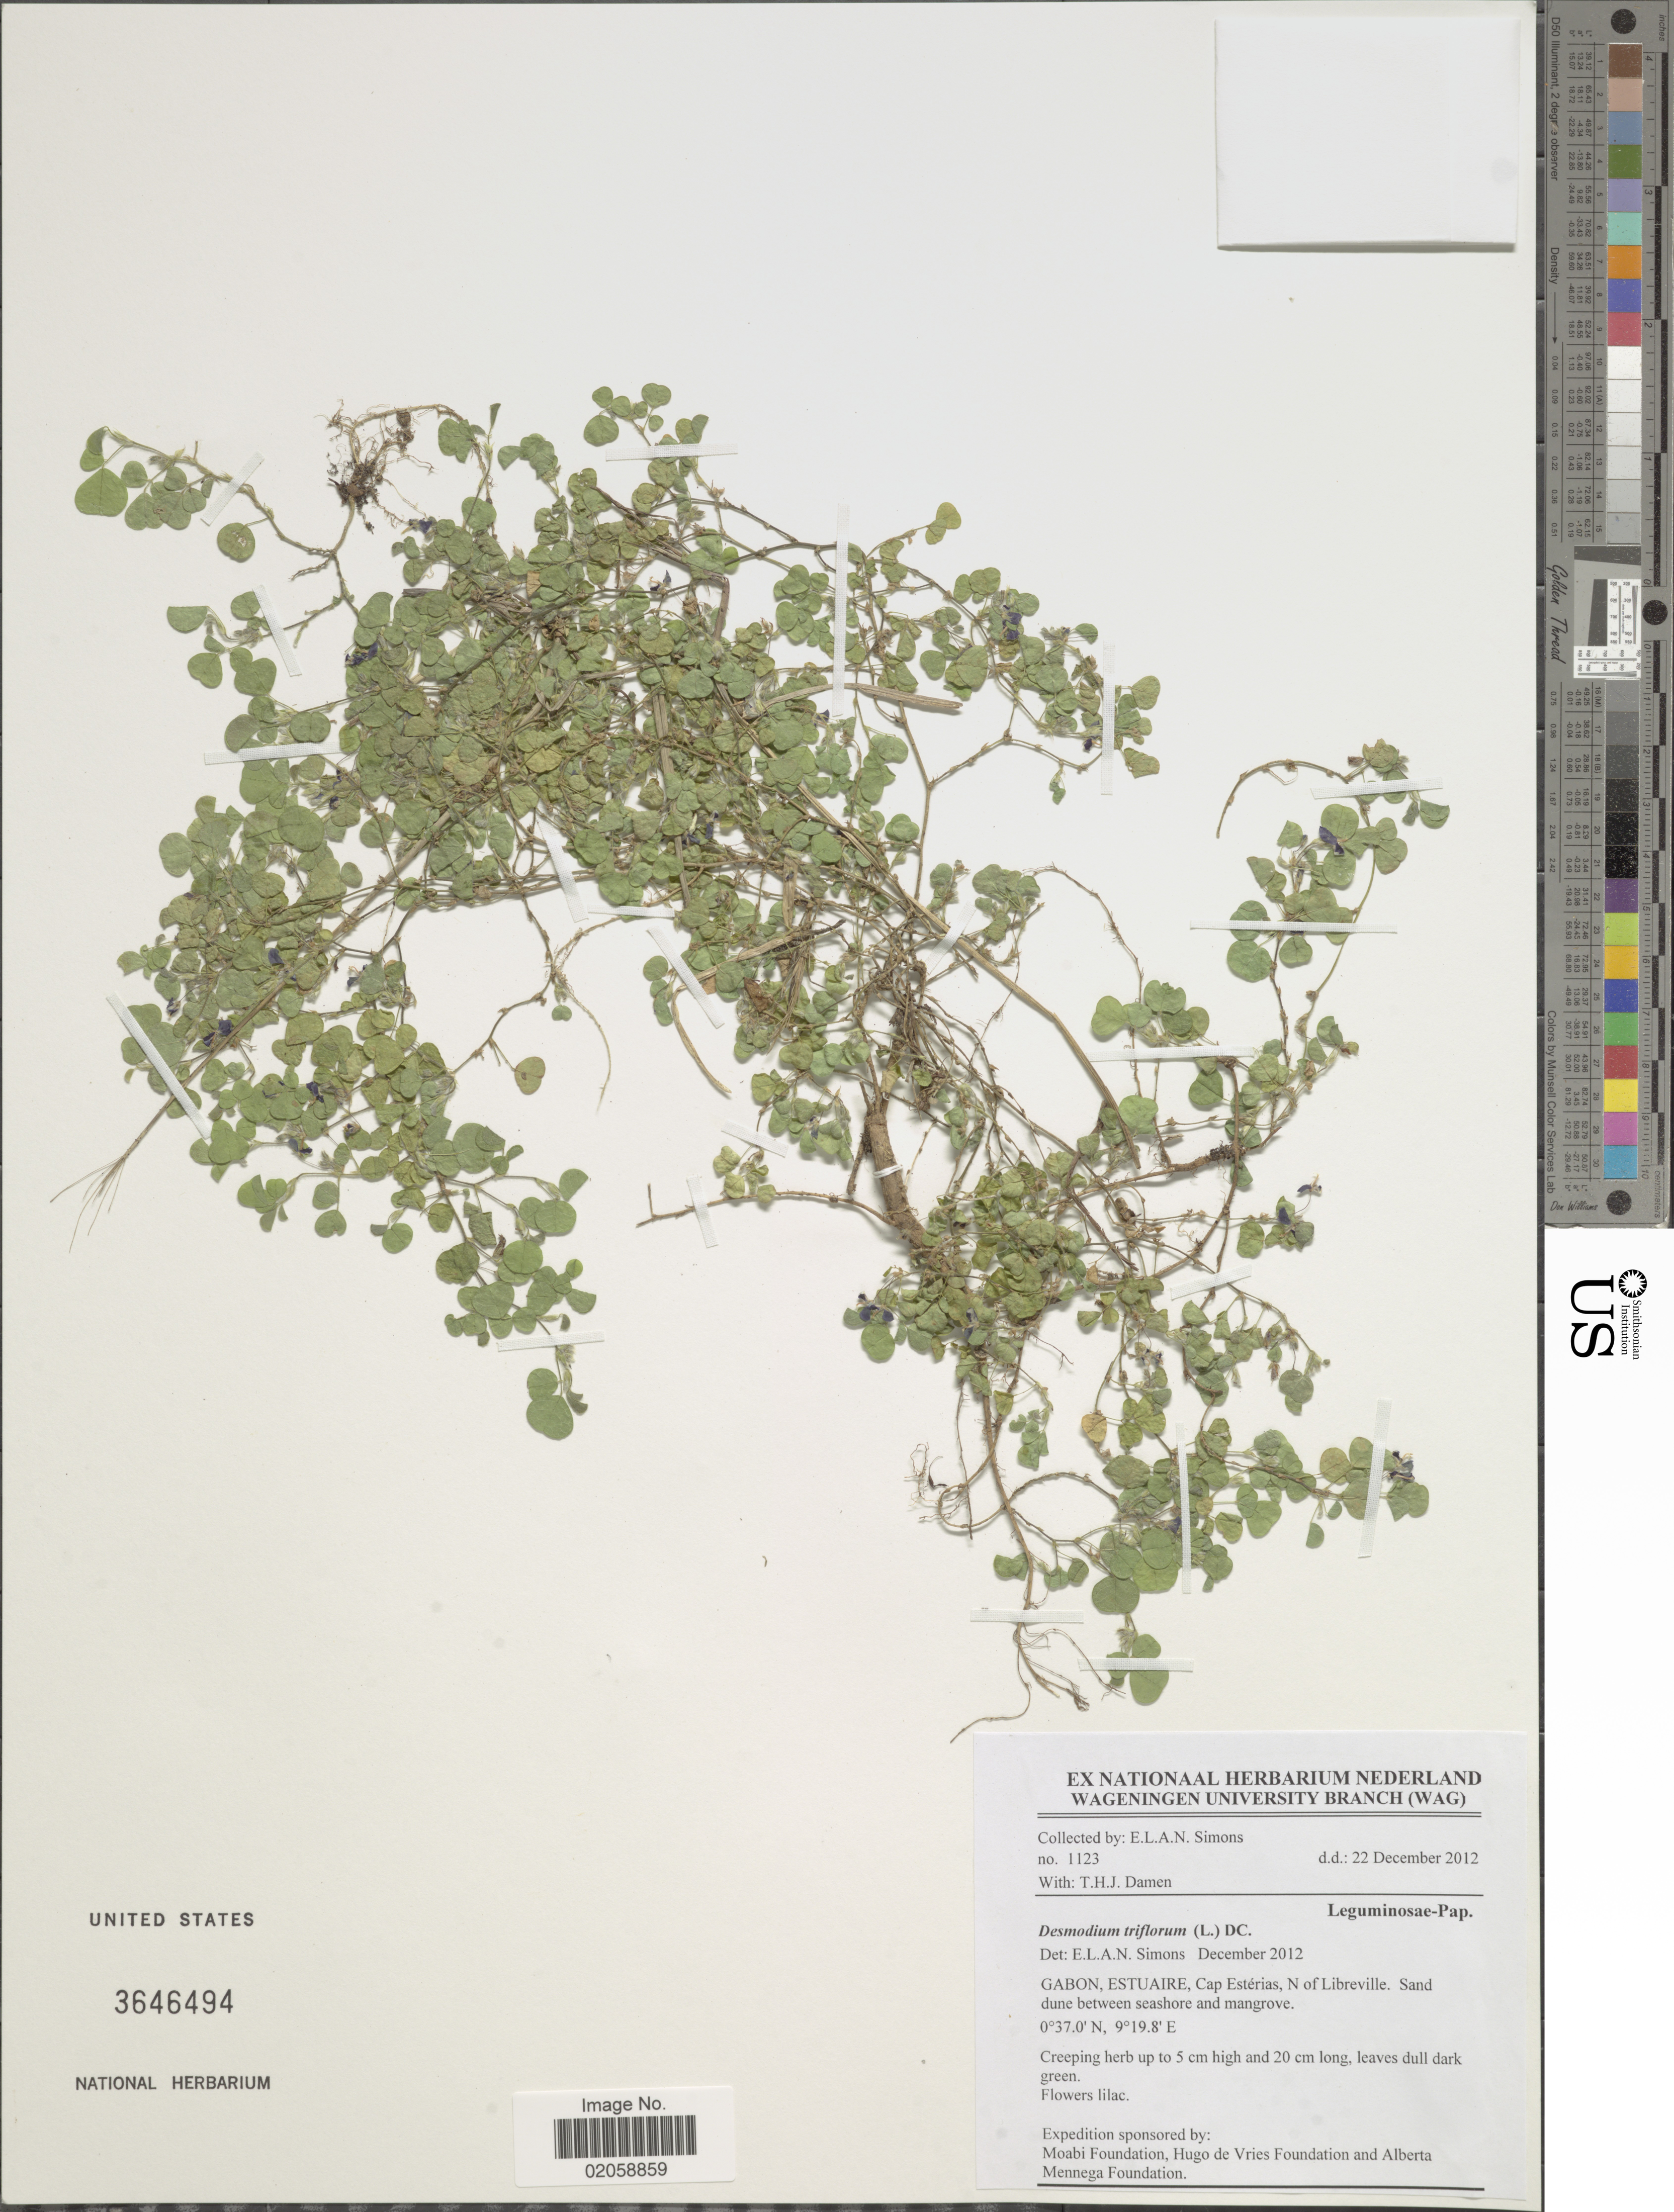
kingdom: Plantae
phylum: Tracheophyta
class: Magnoliopsida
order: Fabales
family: Fabaceae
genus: Grona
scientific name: Grona triflora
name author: (L.) H. Ohashi & K. Ohashi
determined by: Strong, Mark T., (BOT), Smithsonian Institution - National Museum of Natural History (UNITED STATES)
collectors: E. Simons & T. Damen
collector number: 1123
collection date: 2012-12-22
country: Gabon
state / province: Estuaire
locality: Cap. Estérias, N of Libreville. Sand dune between seashore and mangrove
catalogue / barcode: US 3646494